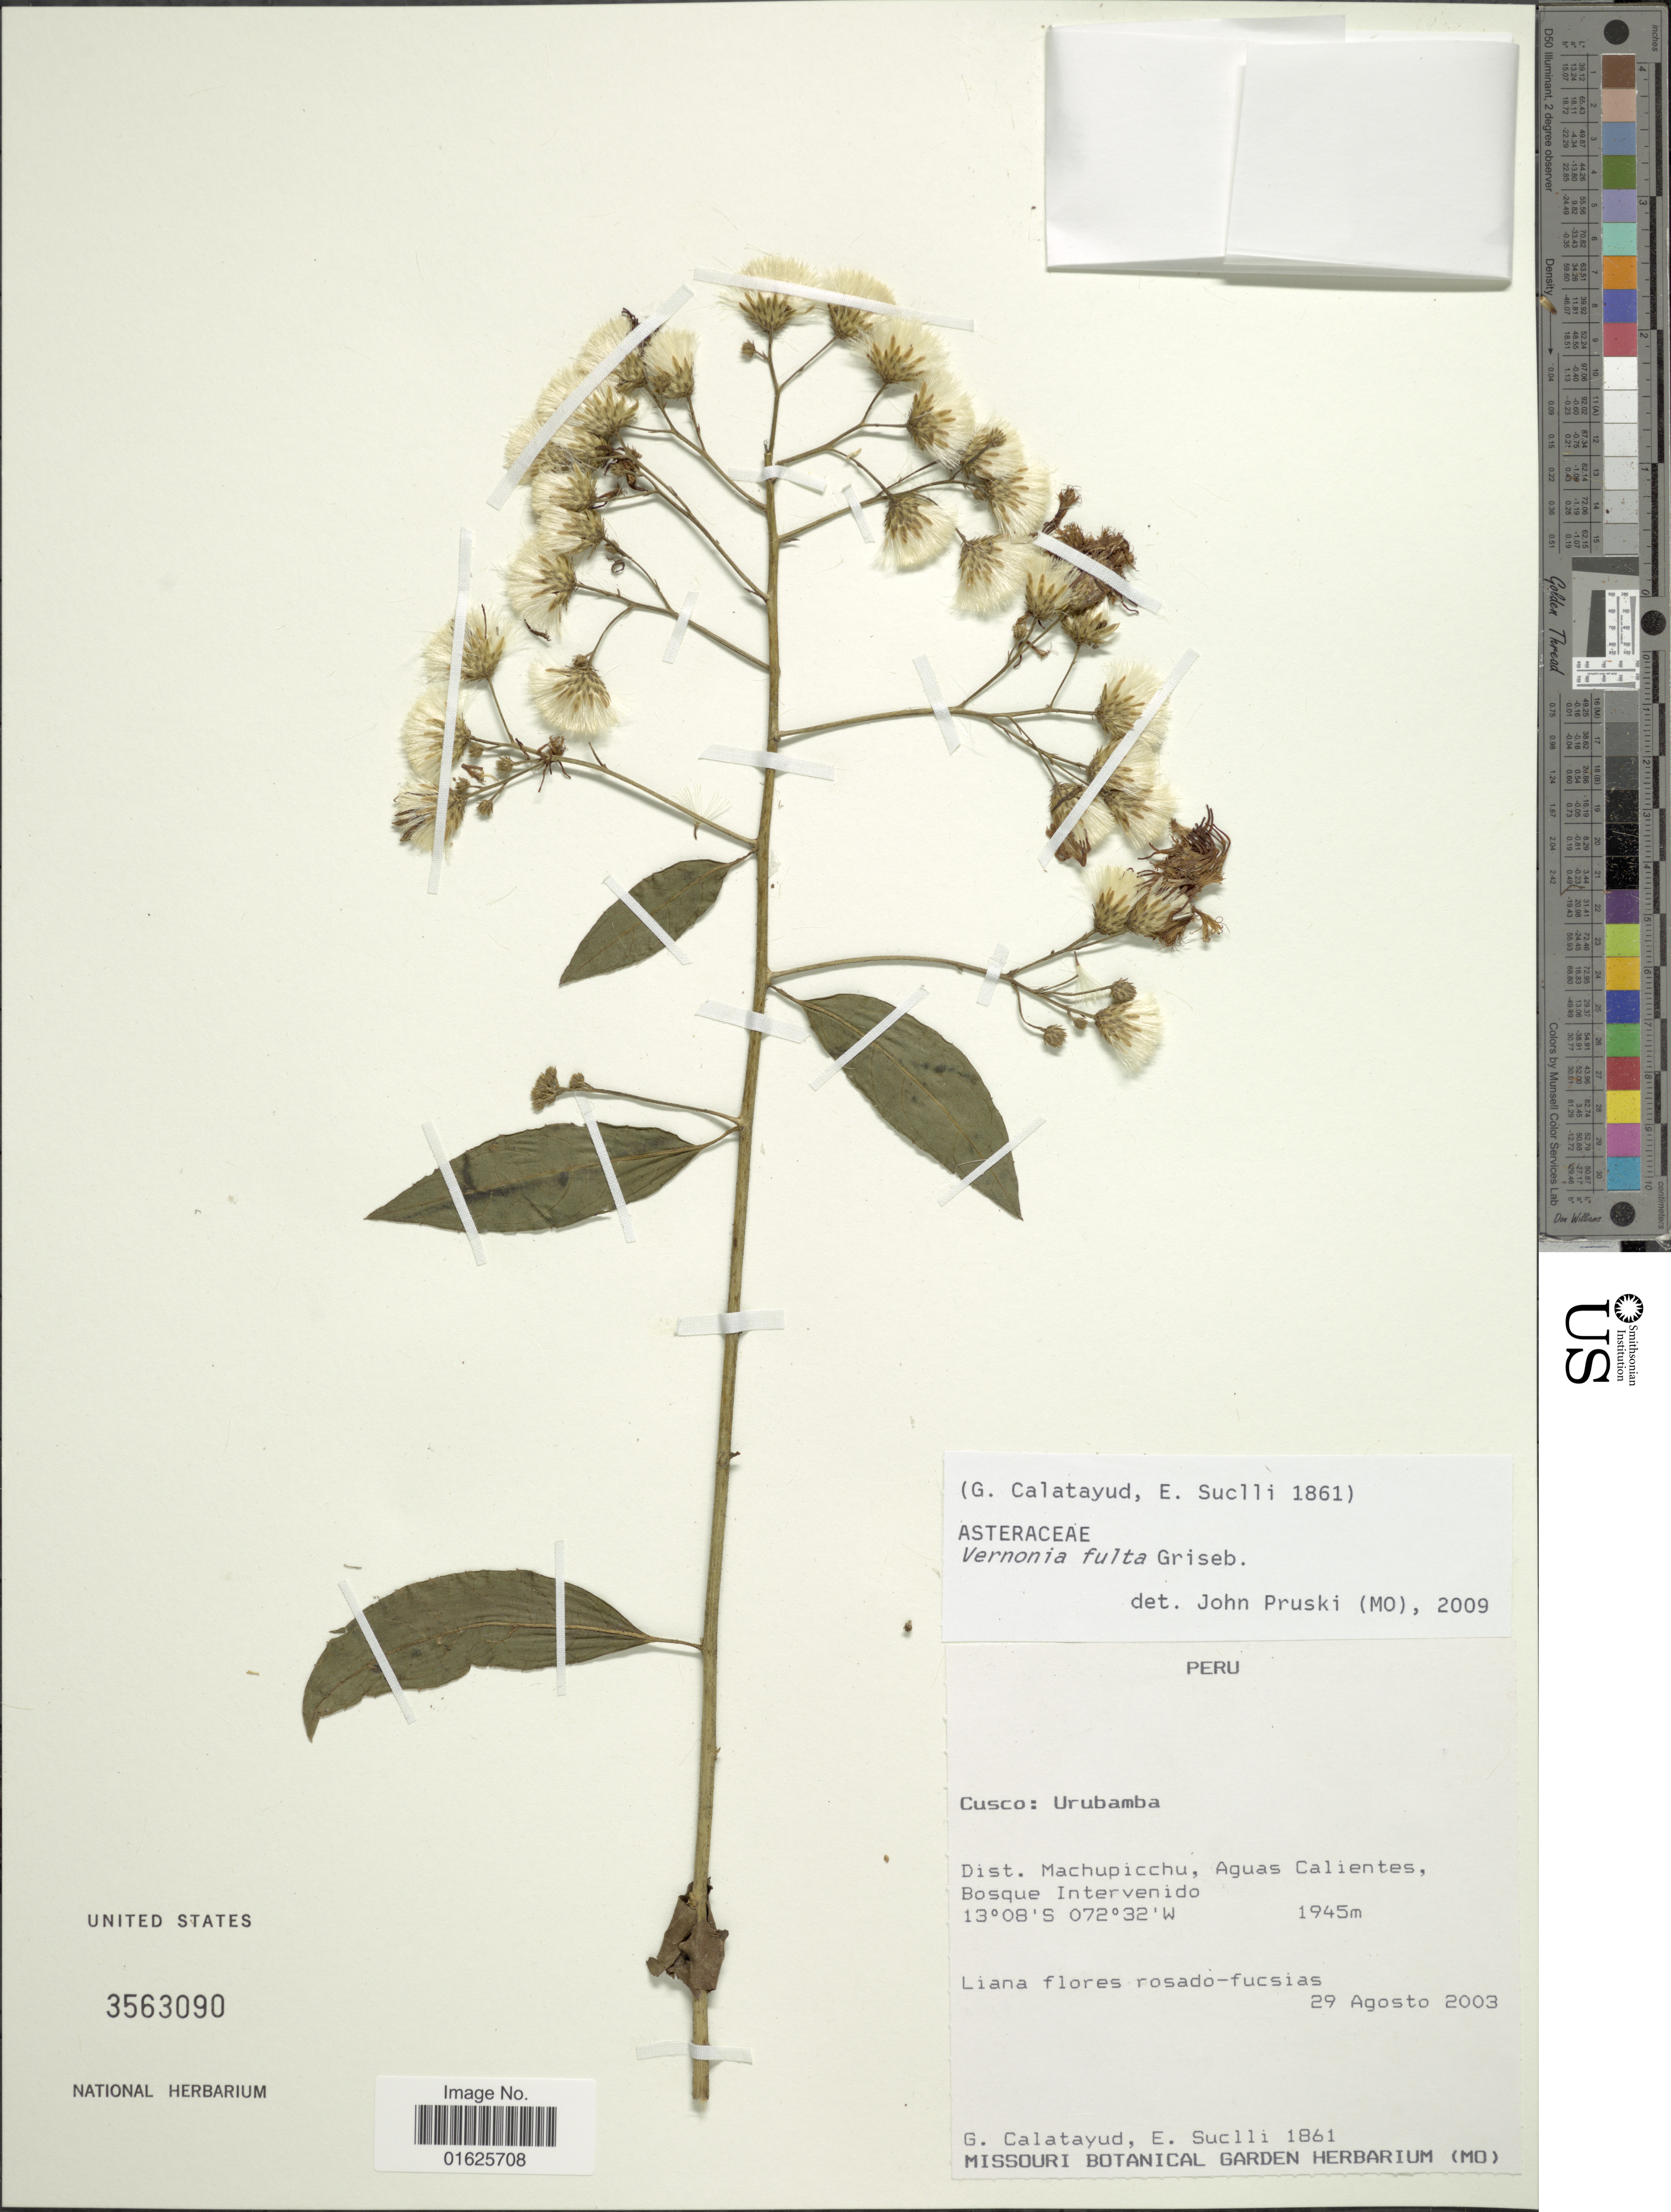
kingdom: Plantae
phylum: Tracheophyta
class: Magnoliopsida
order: Asterales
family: Asteraceae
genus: Quechualia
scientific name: Quechualia fulta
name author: (Griseb.) H. Rob.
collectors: G. Calatayud & E. Suclli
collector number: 1861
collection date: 2003-08-29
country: Peru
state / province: Cusco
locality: Urubamba, Dist. Machupicchu, Aguas Calientes, Bosque Intervenido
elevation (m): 1945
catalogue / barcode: US 3563090